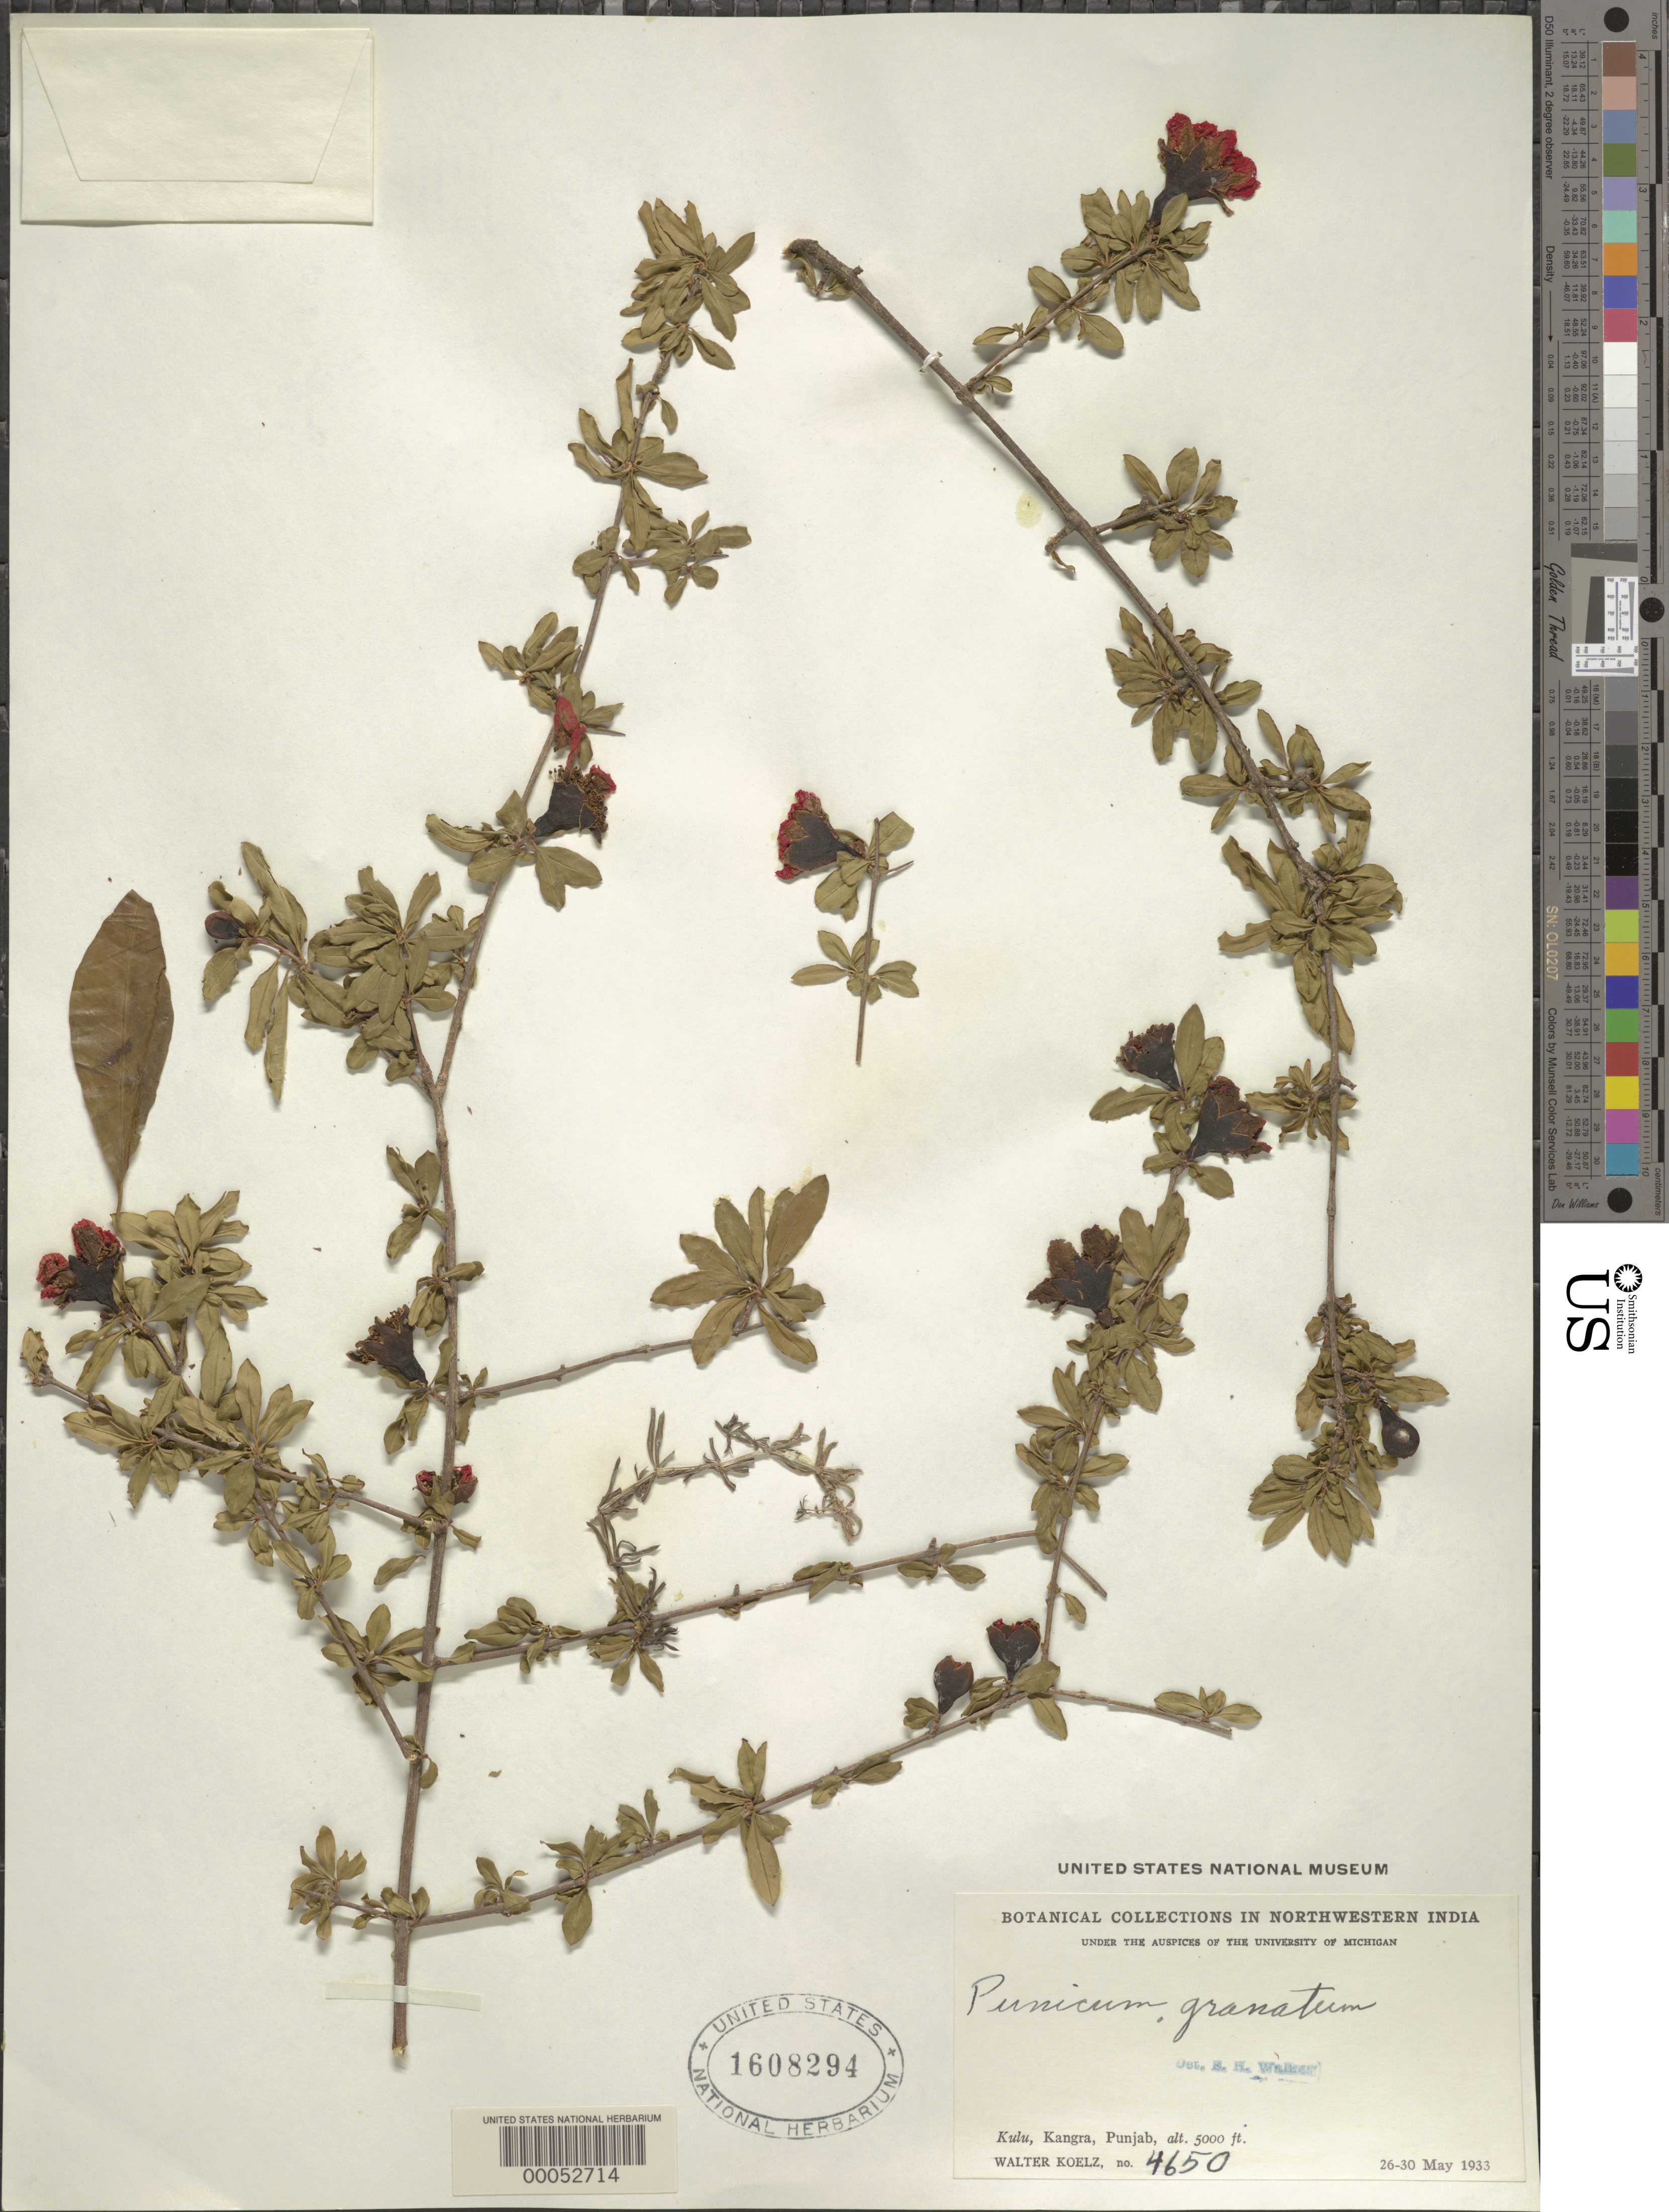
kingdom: Plantae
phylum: Tracheophyta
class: Magnoliopsida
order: Myrtales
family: Lythraceae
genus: Punica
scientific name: Punica granatum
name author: L.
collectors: W. N. Koelz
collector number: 4650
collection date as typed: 30 May 1933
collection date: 1933-05-30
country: India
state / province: Himachal Pradesh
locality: Kulu, Kangra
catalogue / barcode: US 1608294